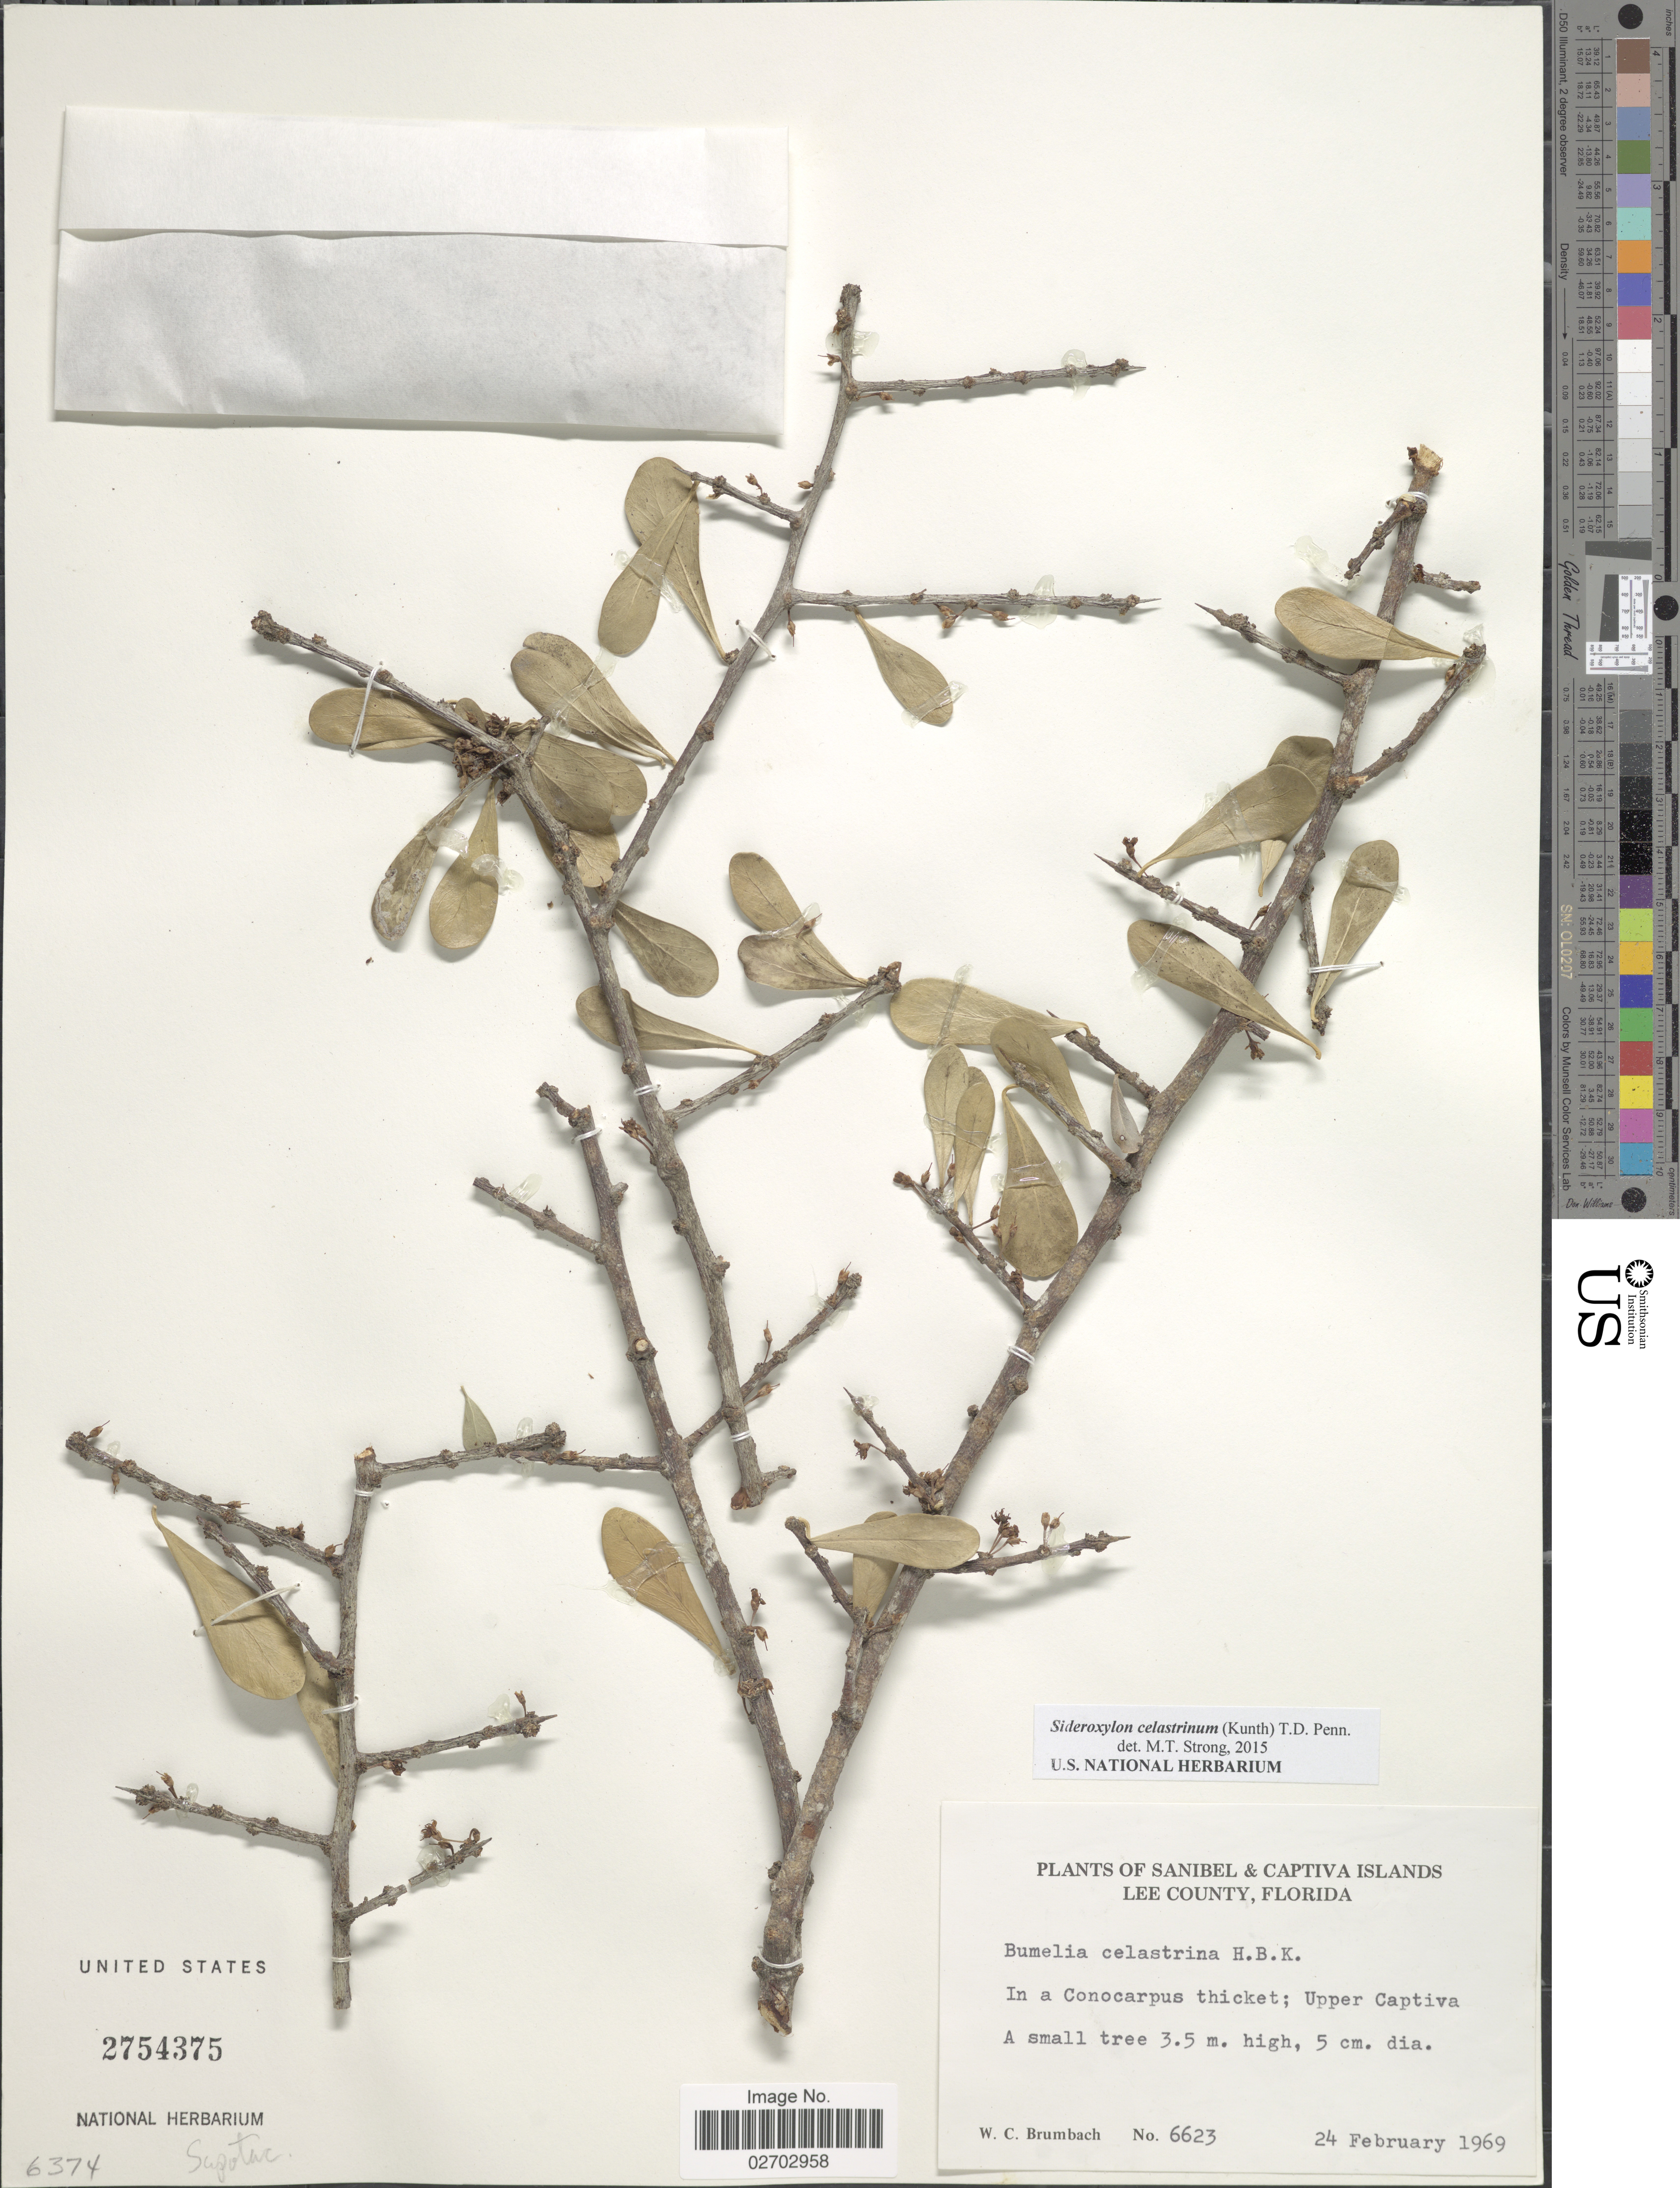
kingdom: Plantae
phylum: Tracheophyta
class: Magnoliopsida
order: Ericales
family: Sapotaceae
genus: Sideroxylon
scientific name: Sideroxylon celastrinum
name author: (Kunth) T.D. Penn.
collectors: W. C. Brumbach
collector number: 6623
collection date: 1969-02-24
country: United States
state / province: Florida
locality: Sanibel & Captiva Islands, Lee County. Upper Captiva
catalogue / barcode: US 2754375